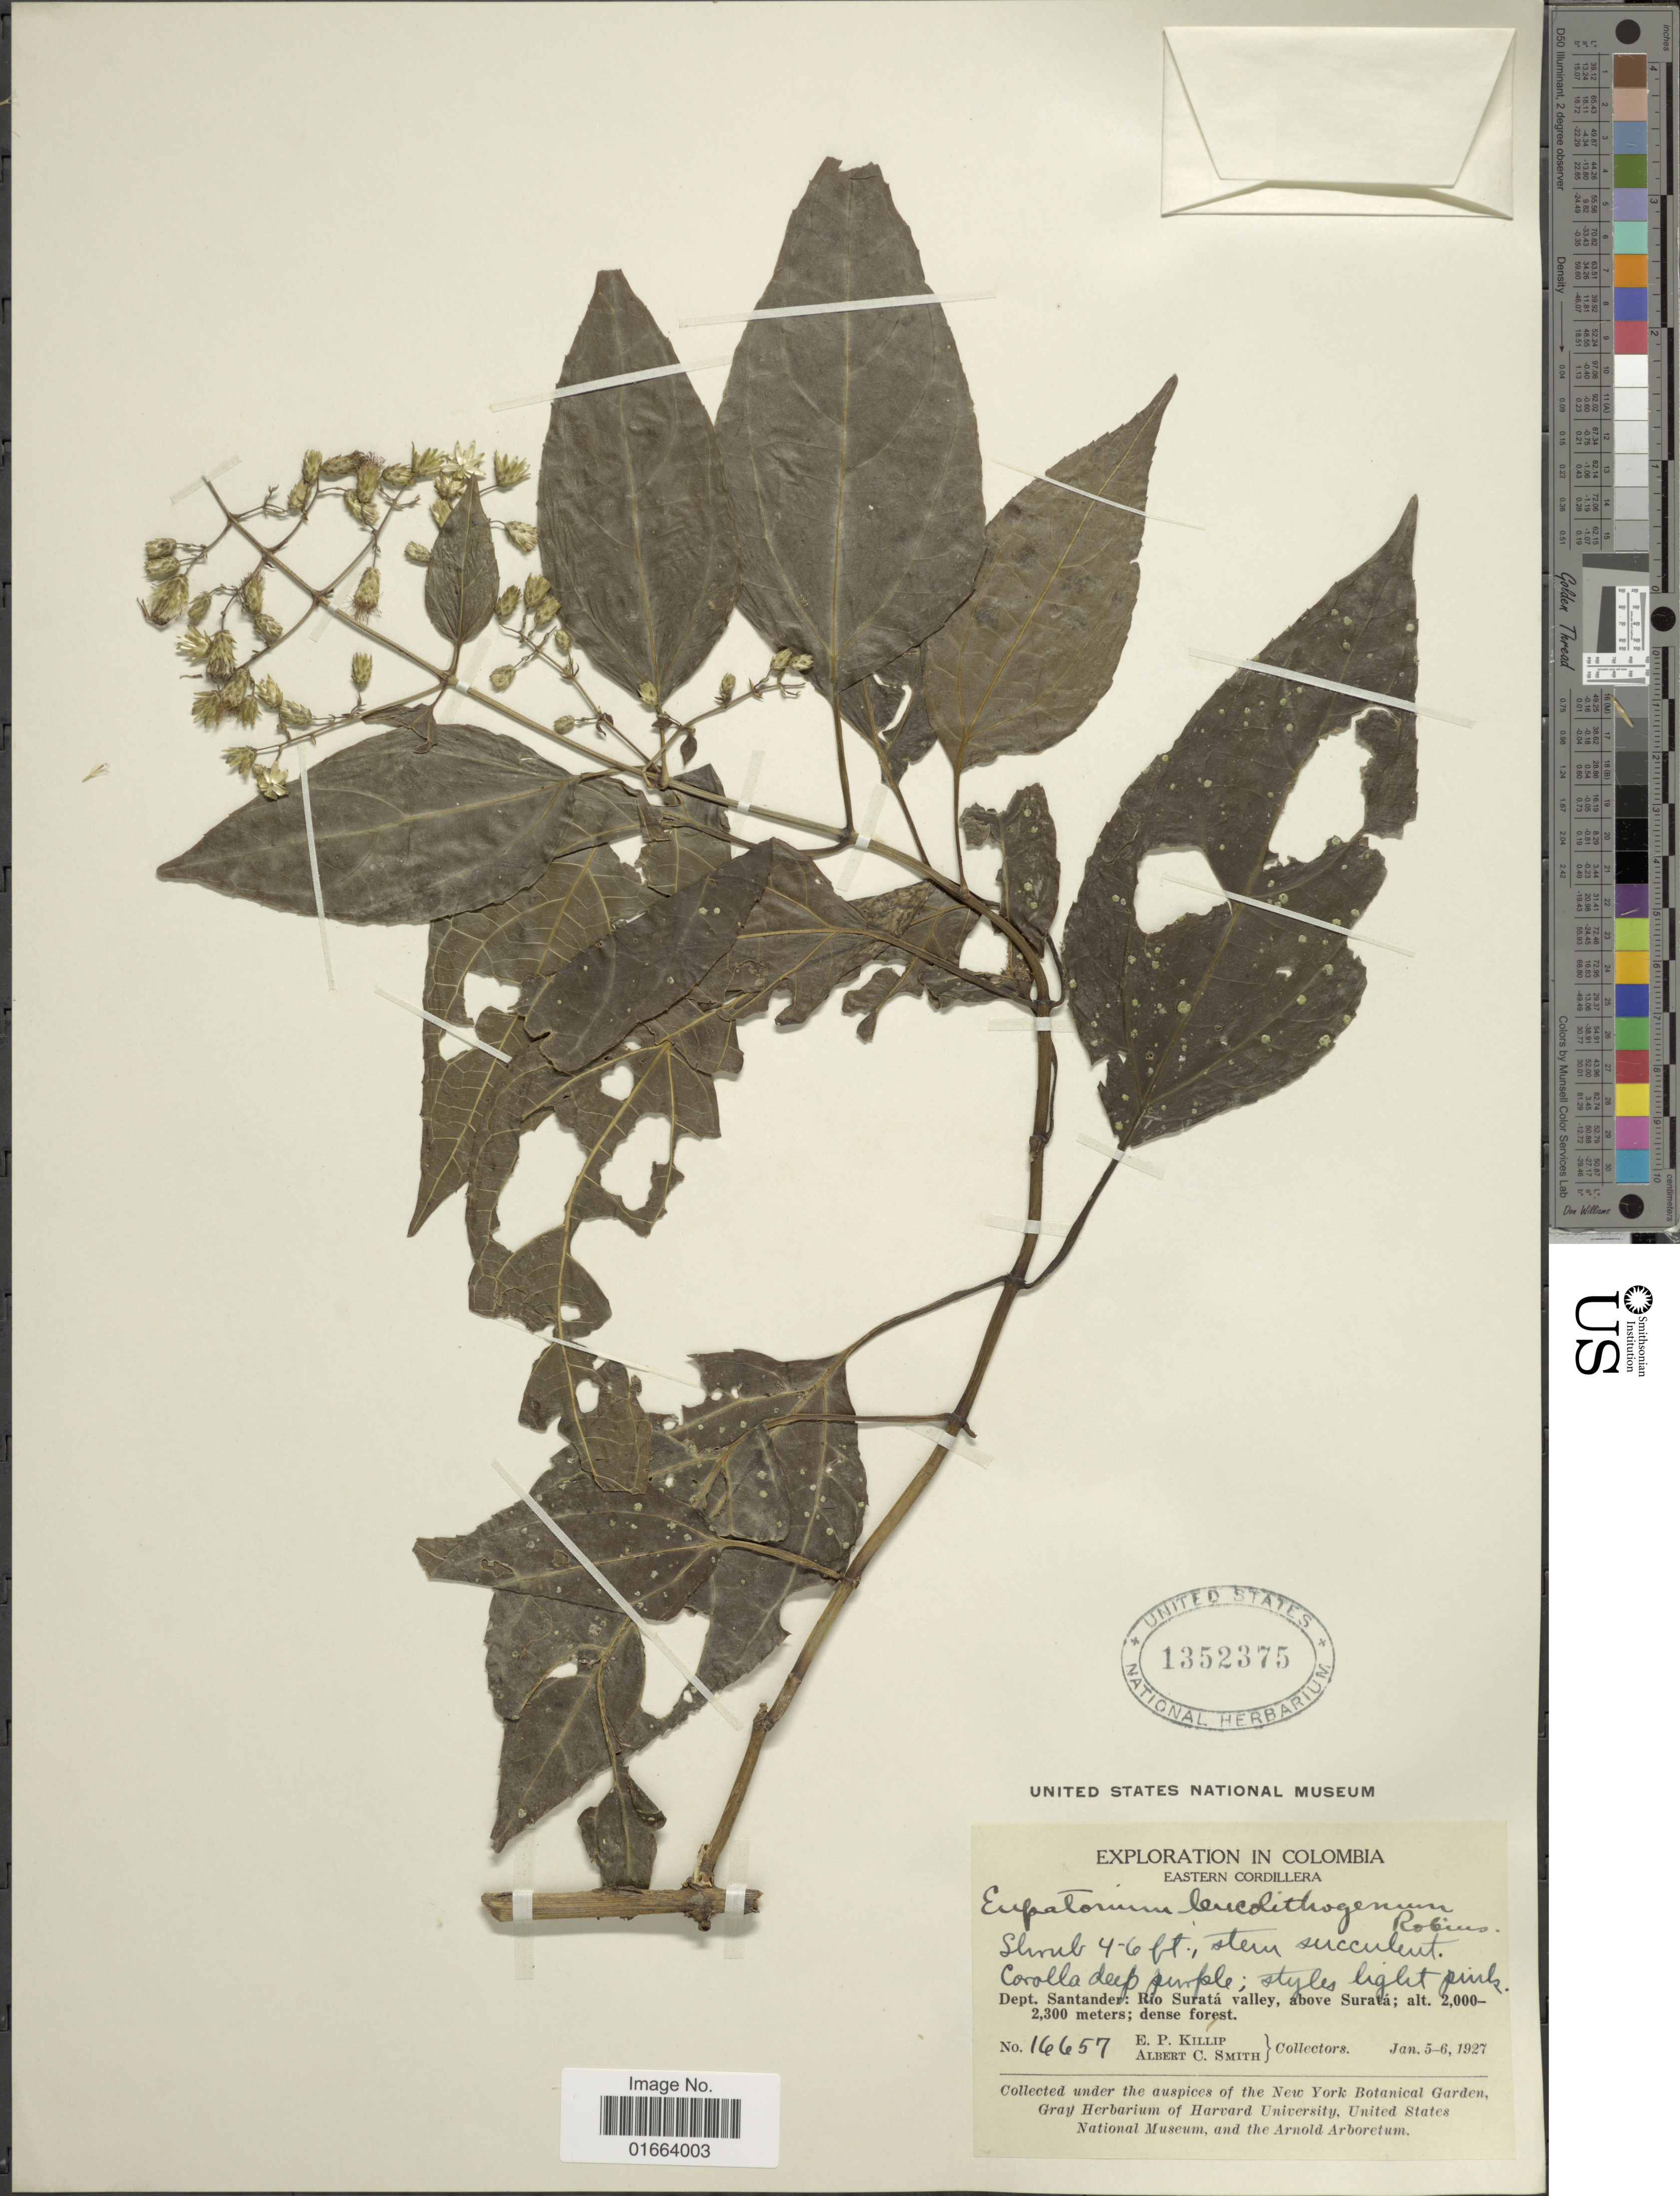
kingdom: Plantae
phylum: Tracheophyta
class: Magnoliopsida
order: Asterales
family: Asteraceae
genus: Critoniella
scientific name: Critoniella leucolithogena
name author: (B.L. Rob.) R.M. King & H. Rob.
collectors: E. P. Killip & A. C. Smith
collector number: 16657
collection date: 1927-01-05/1927-01-06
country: Colombia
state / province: Santander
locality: Eastern Cordillera. Río Suratá Valley, above Suratá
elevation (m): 2000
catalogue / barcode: US 1352375